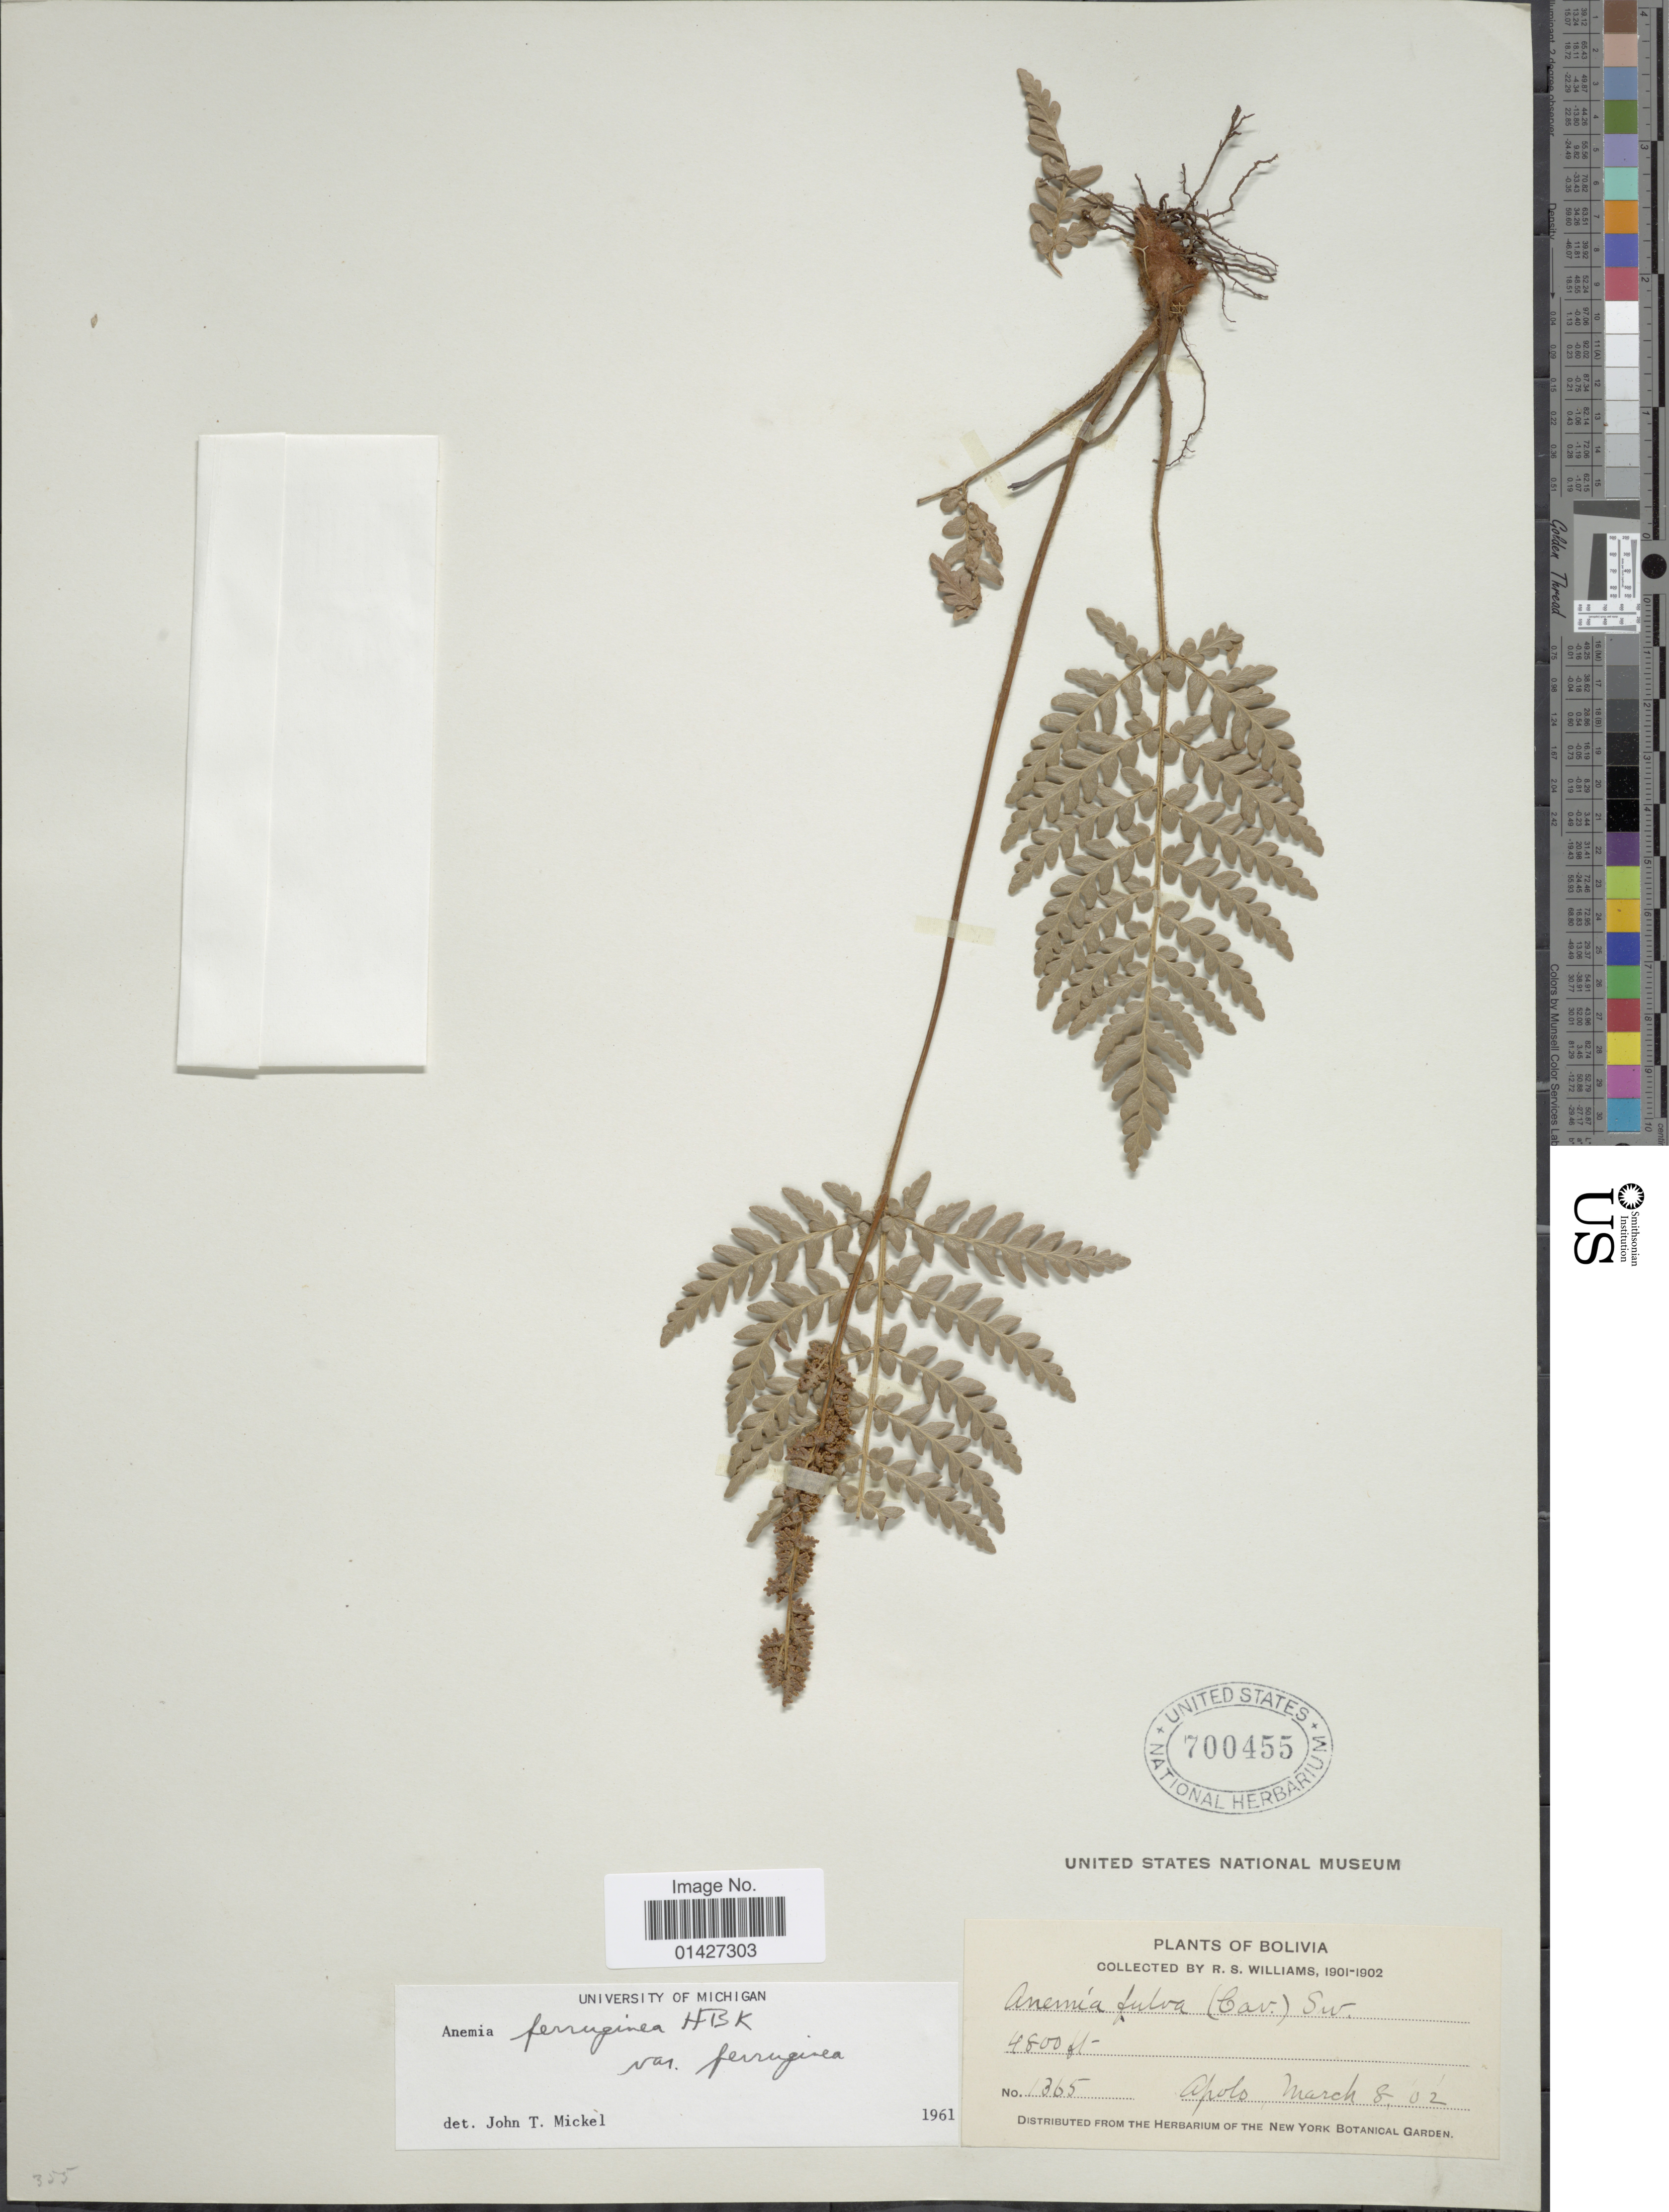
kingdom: Plantae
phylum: Tracheophyta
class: Polypodiopsida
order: Schizaeales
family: Anemiaceae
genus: Anemia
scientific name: Anemia ferruginea var. ferruginea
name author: Kunth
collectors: R. S. Williams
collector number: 1365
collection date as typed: Mar. 8, 1902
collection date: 1902-03-08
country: Bolivia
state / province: La Paz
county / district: Franz Tamayo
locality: Apolo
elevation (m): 1463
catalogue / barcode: US 700455